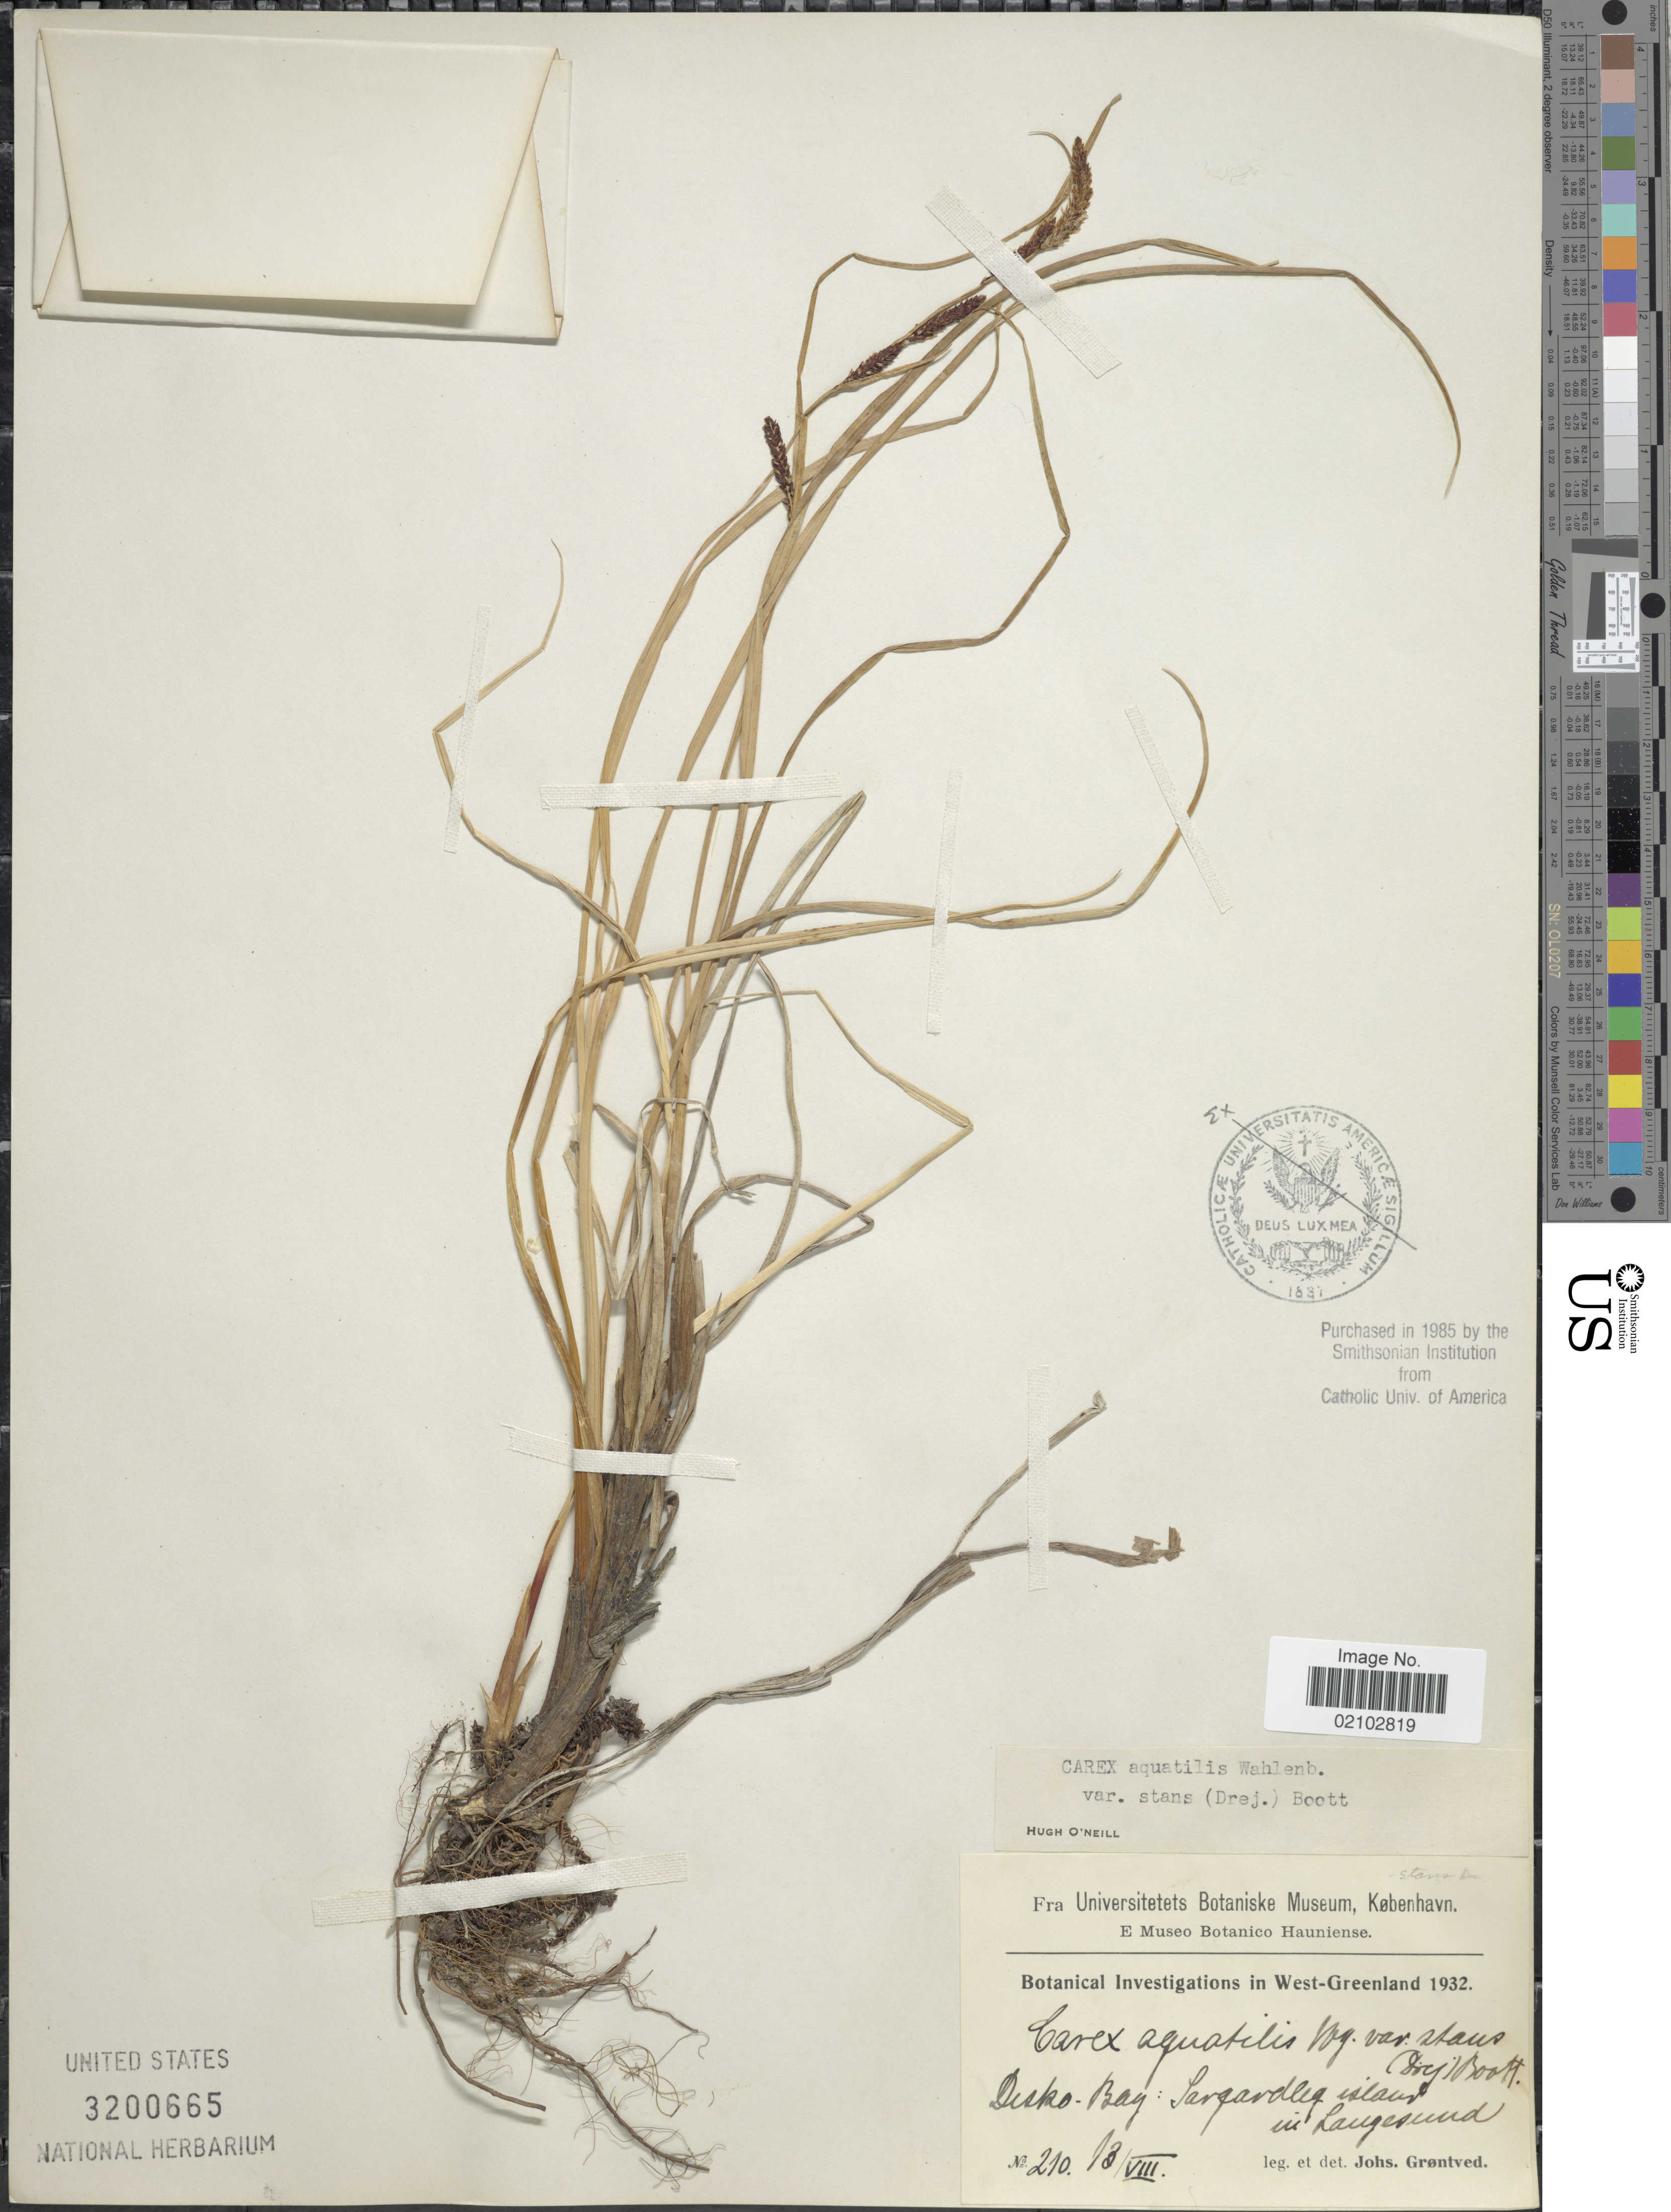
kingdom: Plantae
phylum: Tracheophyta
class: Liliopsida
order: Poales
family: Cyperaceae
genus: Carex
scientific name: Carex aquatilis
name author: Wahlenb.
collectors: J. Grøntved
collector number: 210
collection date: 1932-08-13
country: Greenland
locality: West-Greenland, Disko-Bay: Sarqardleq island im Langesund.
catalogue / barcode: US 3200665